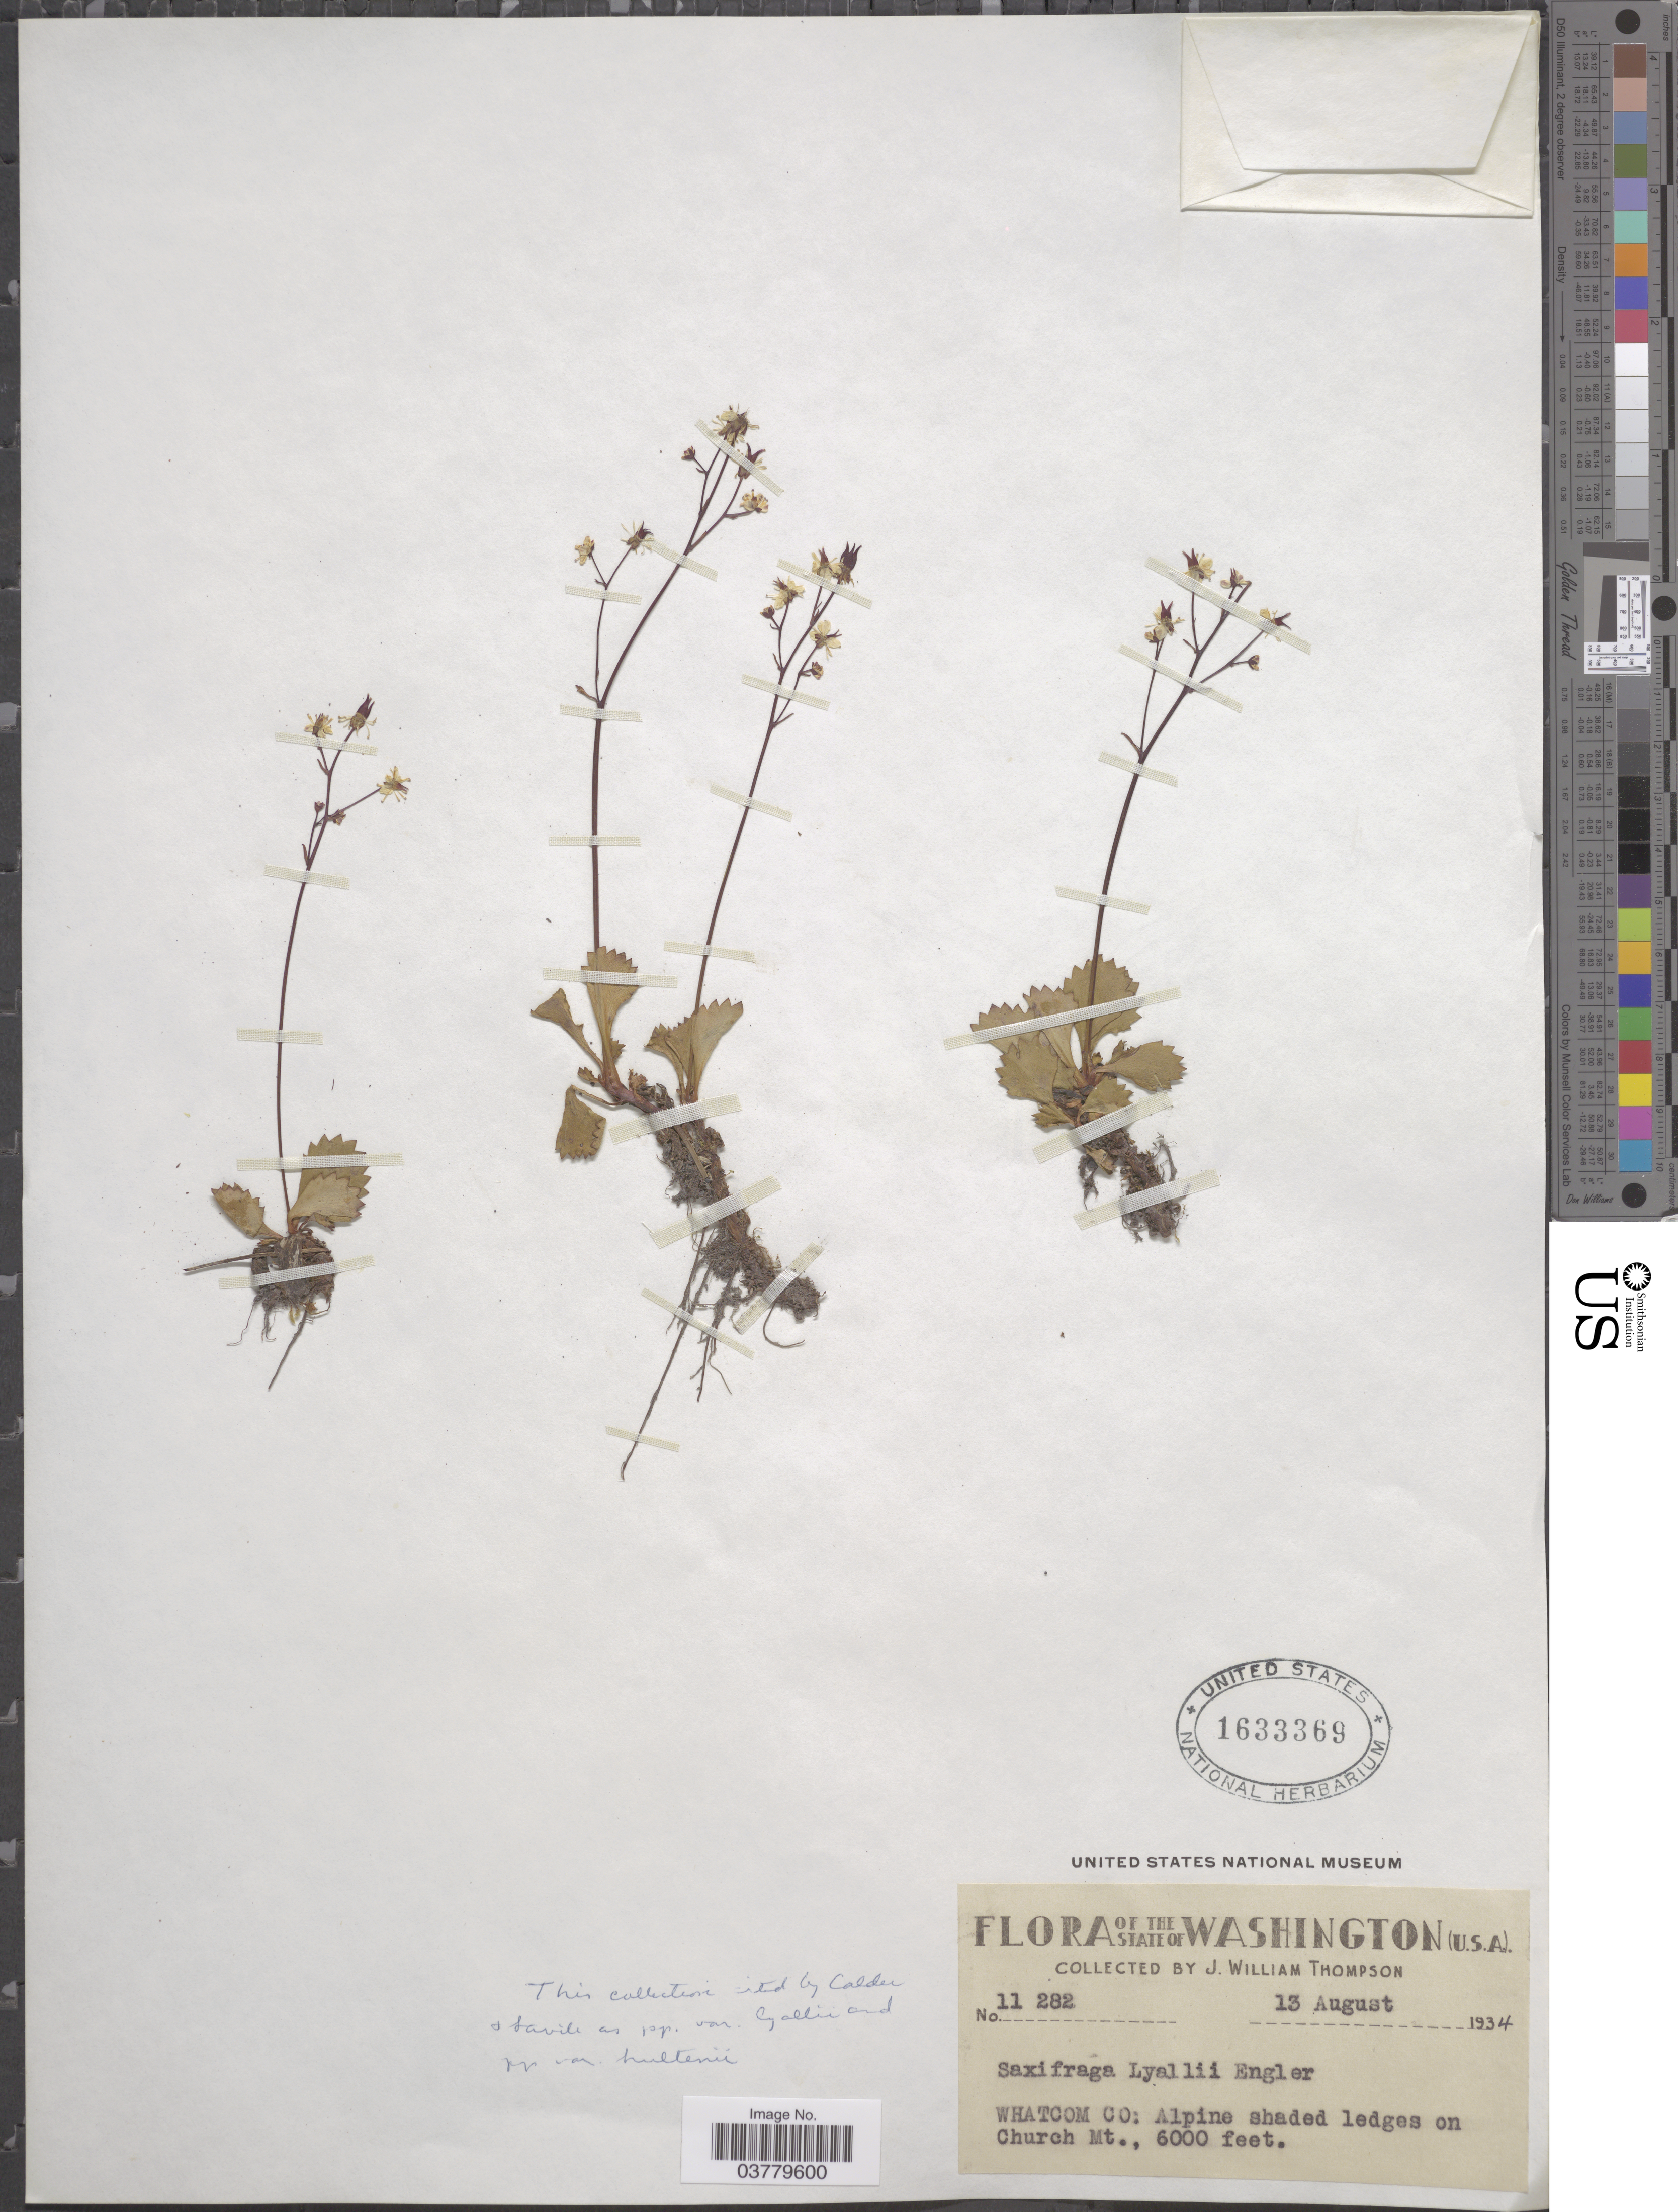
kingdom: Plantae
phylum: Tracheophyta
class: Magnoliopsida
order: Saxifragales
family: Saxifragaceae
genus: Micranthes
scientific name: Micranthes lyalii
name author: (Engl.) Small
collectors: J. W. Thompson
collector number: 11282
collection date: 1934-08-13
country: United States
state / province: Washington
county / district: Whitman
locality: Whatcom Co: Alpine shaded ledges on Church Mt.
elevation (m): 1829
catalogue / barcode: US 1633369